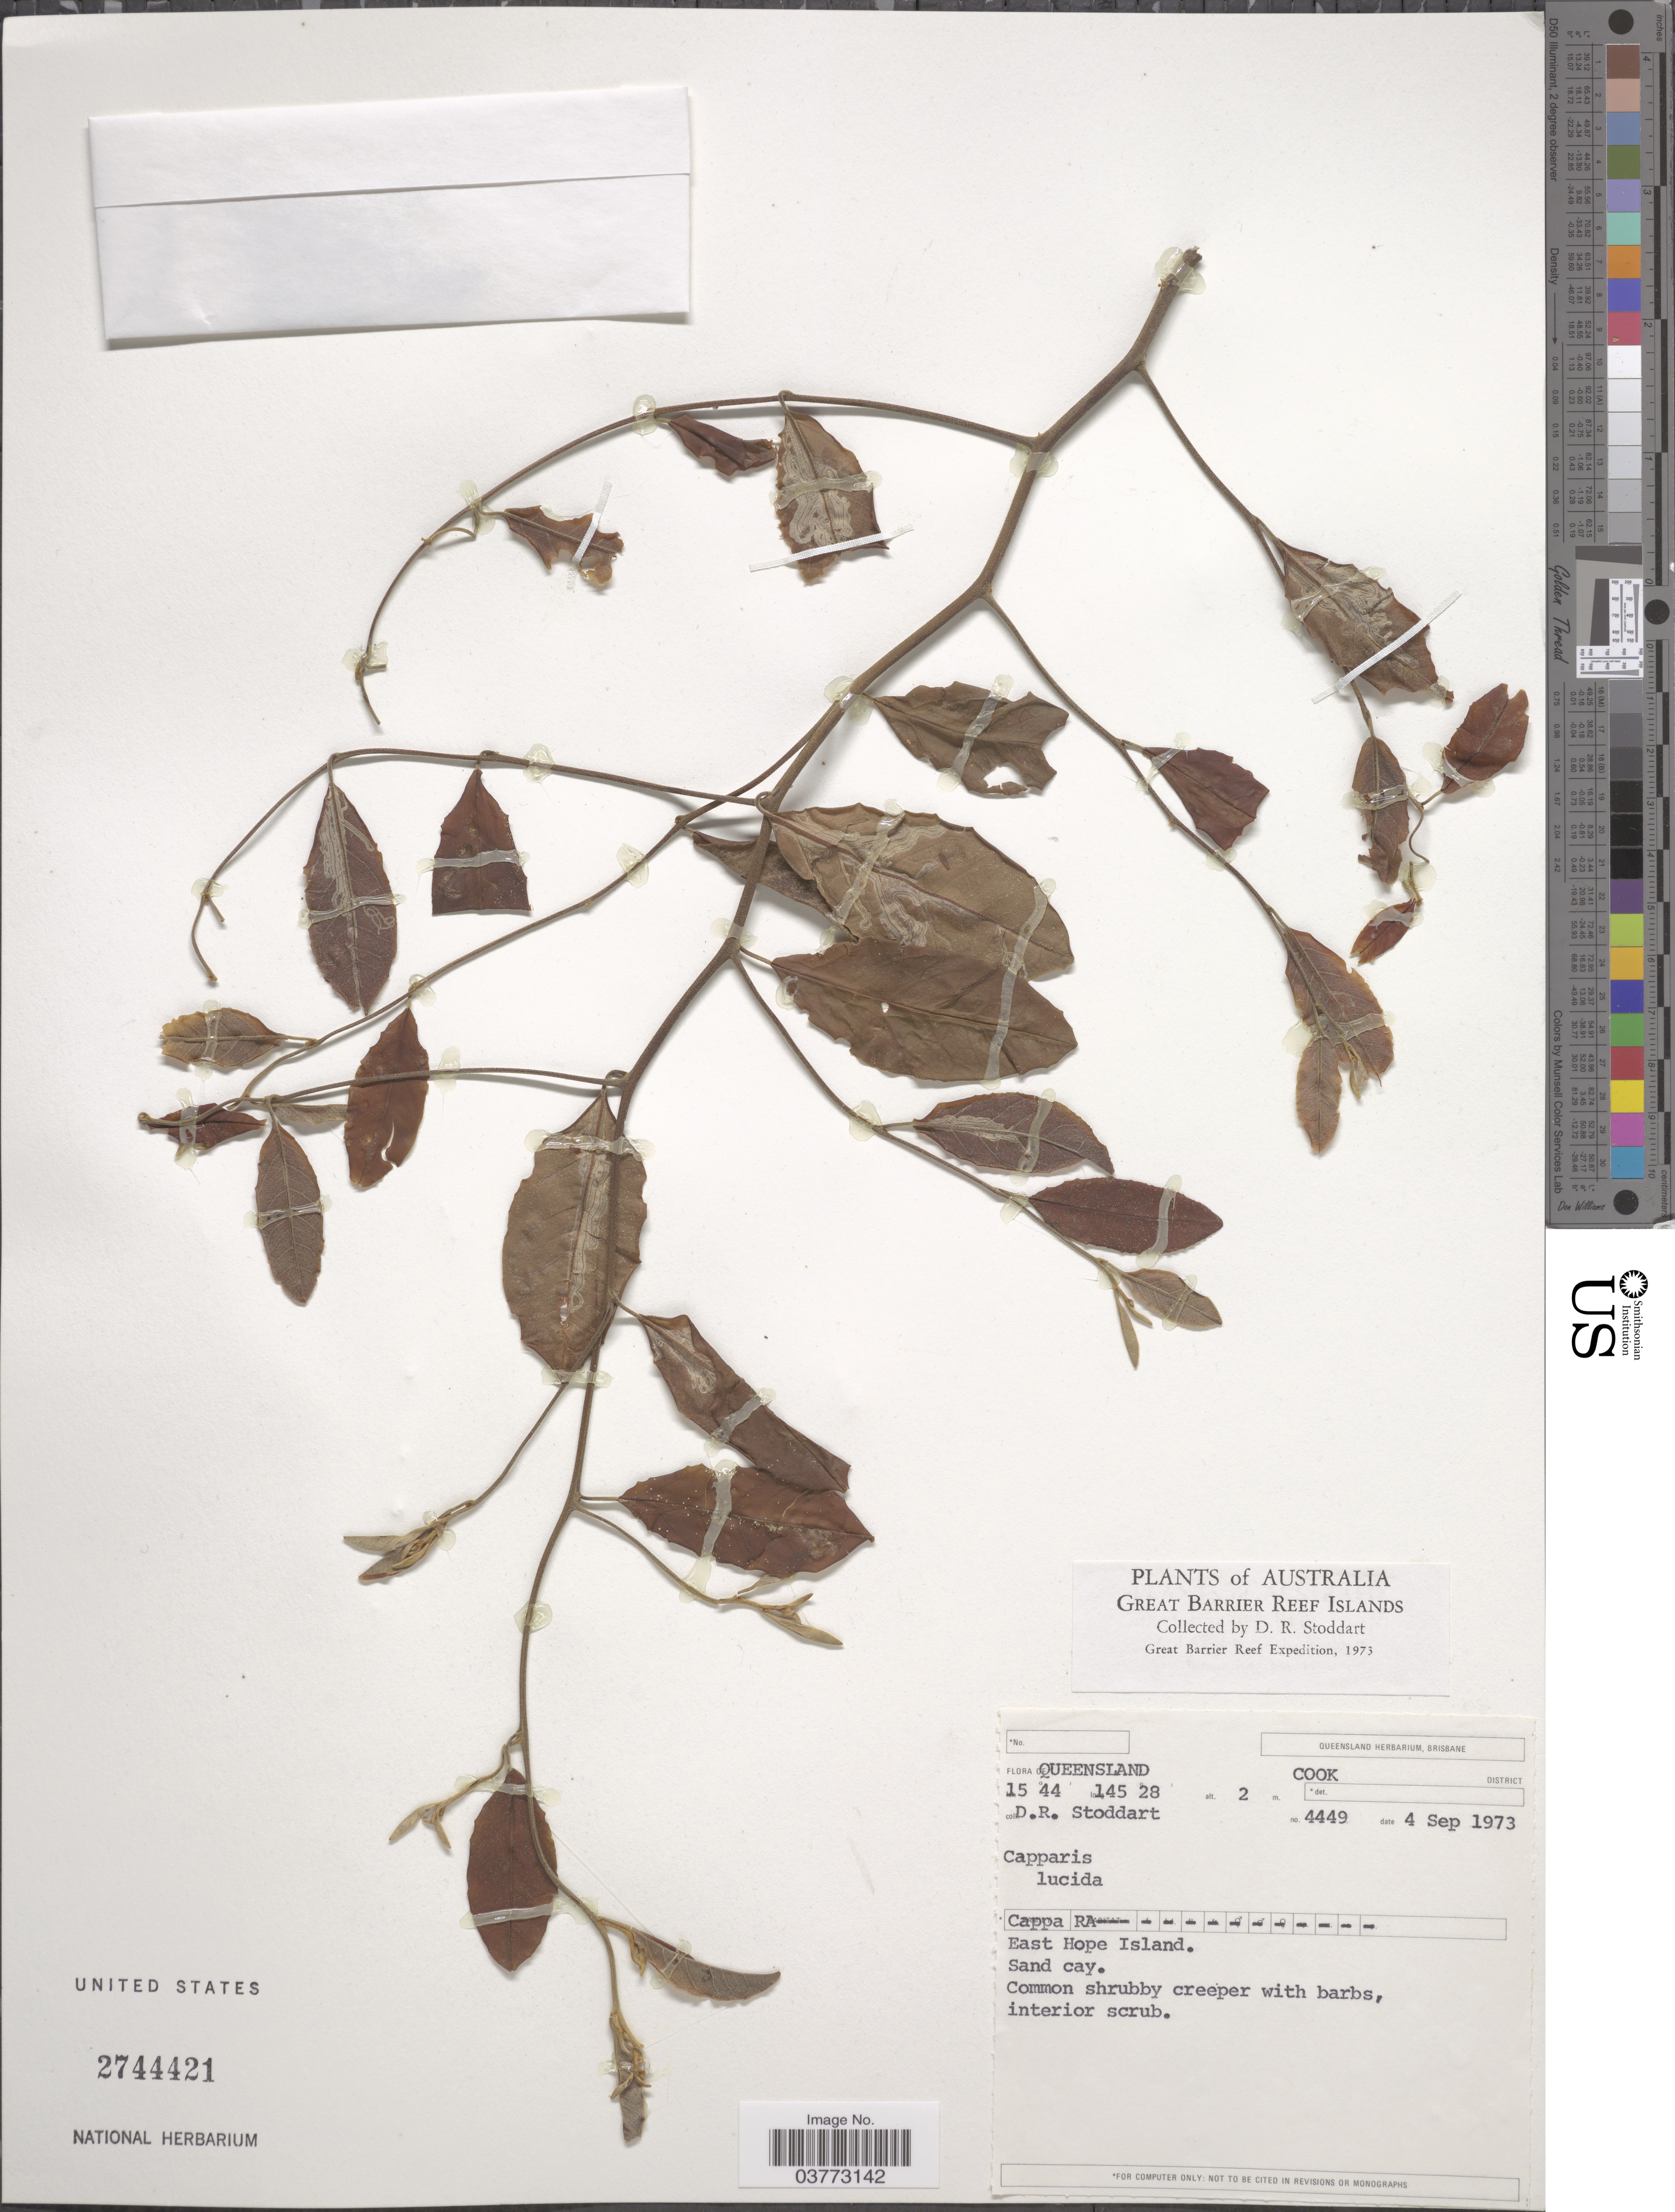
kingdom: Plantae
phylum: Tracheophyta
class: Magnoliopsida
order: Brassicales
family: Capparaceae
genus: Capparis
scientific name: Capparis sepiaria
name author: L.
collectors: D. R. Stoddart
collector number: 4449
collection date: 1973-09-04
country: Australia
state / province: Queensland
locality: Cook District. East Hope Island.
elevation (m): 2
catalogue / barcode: US 2744421